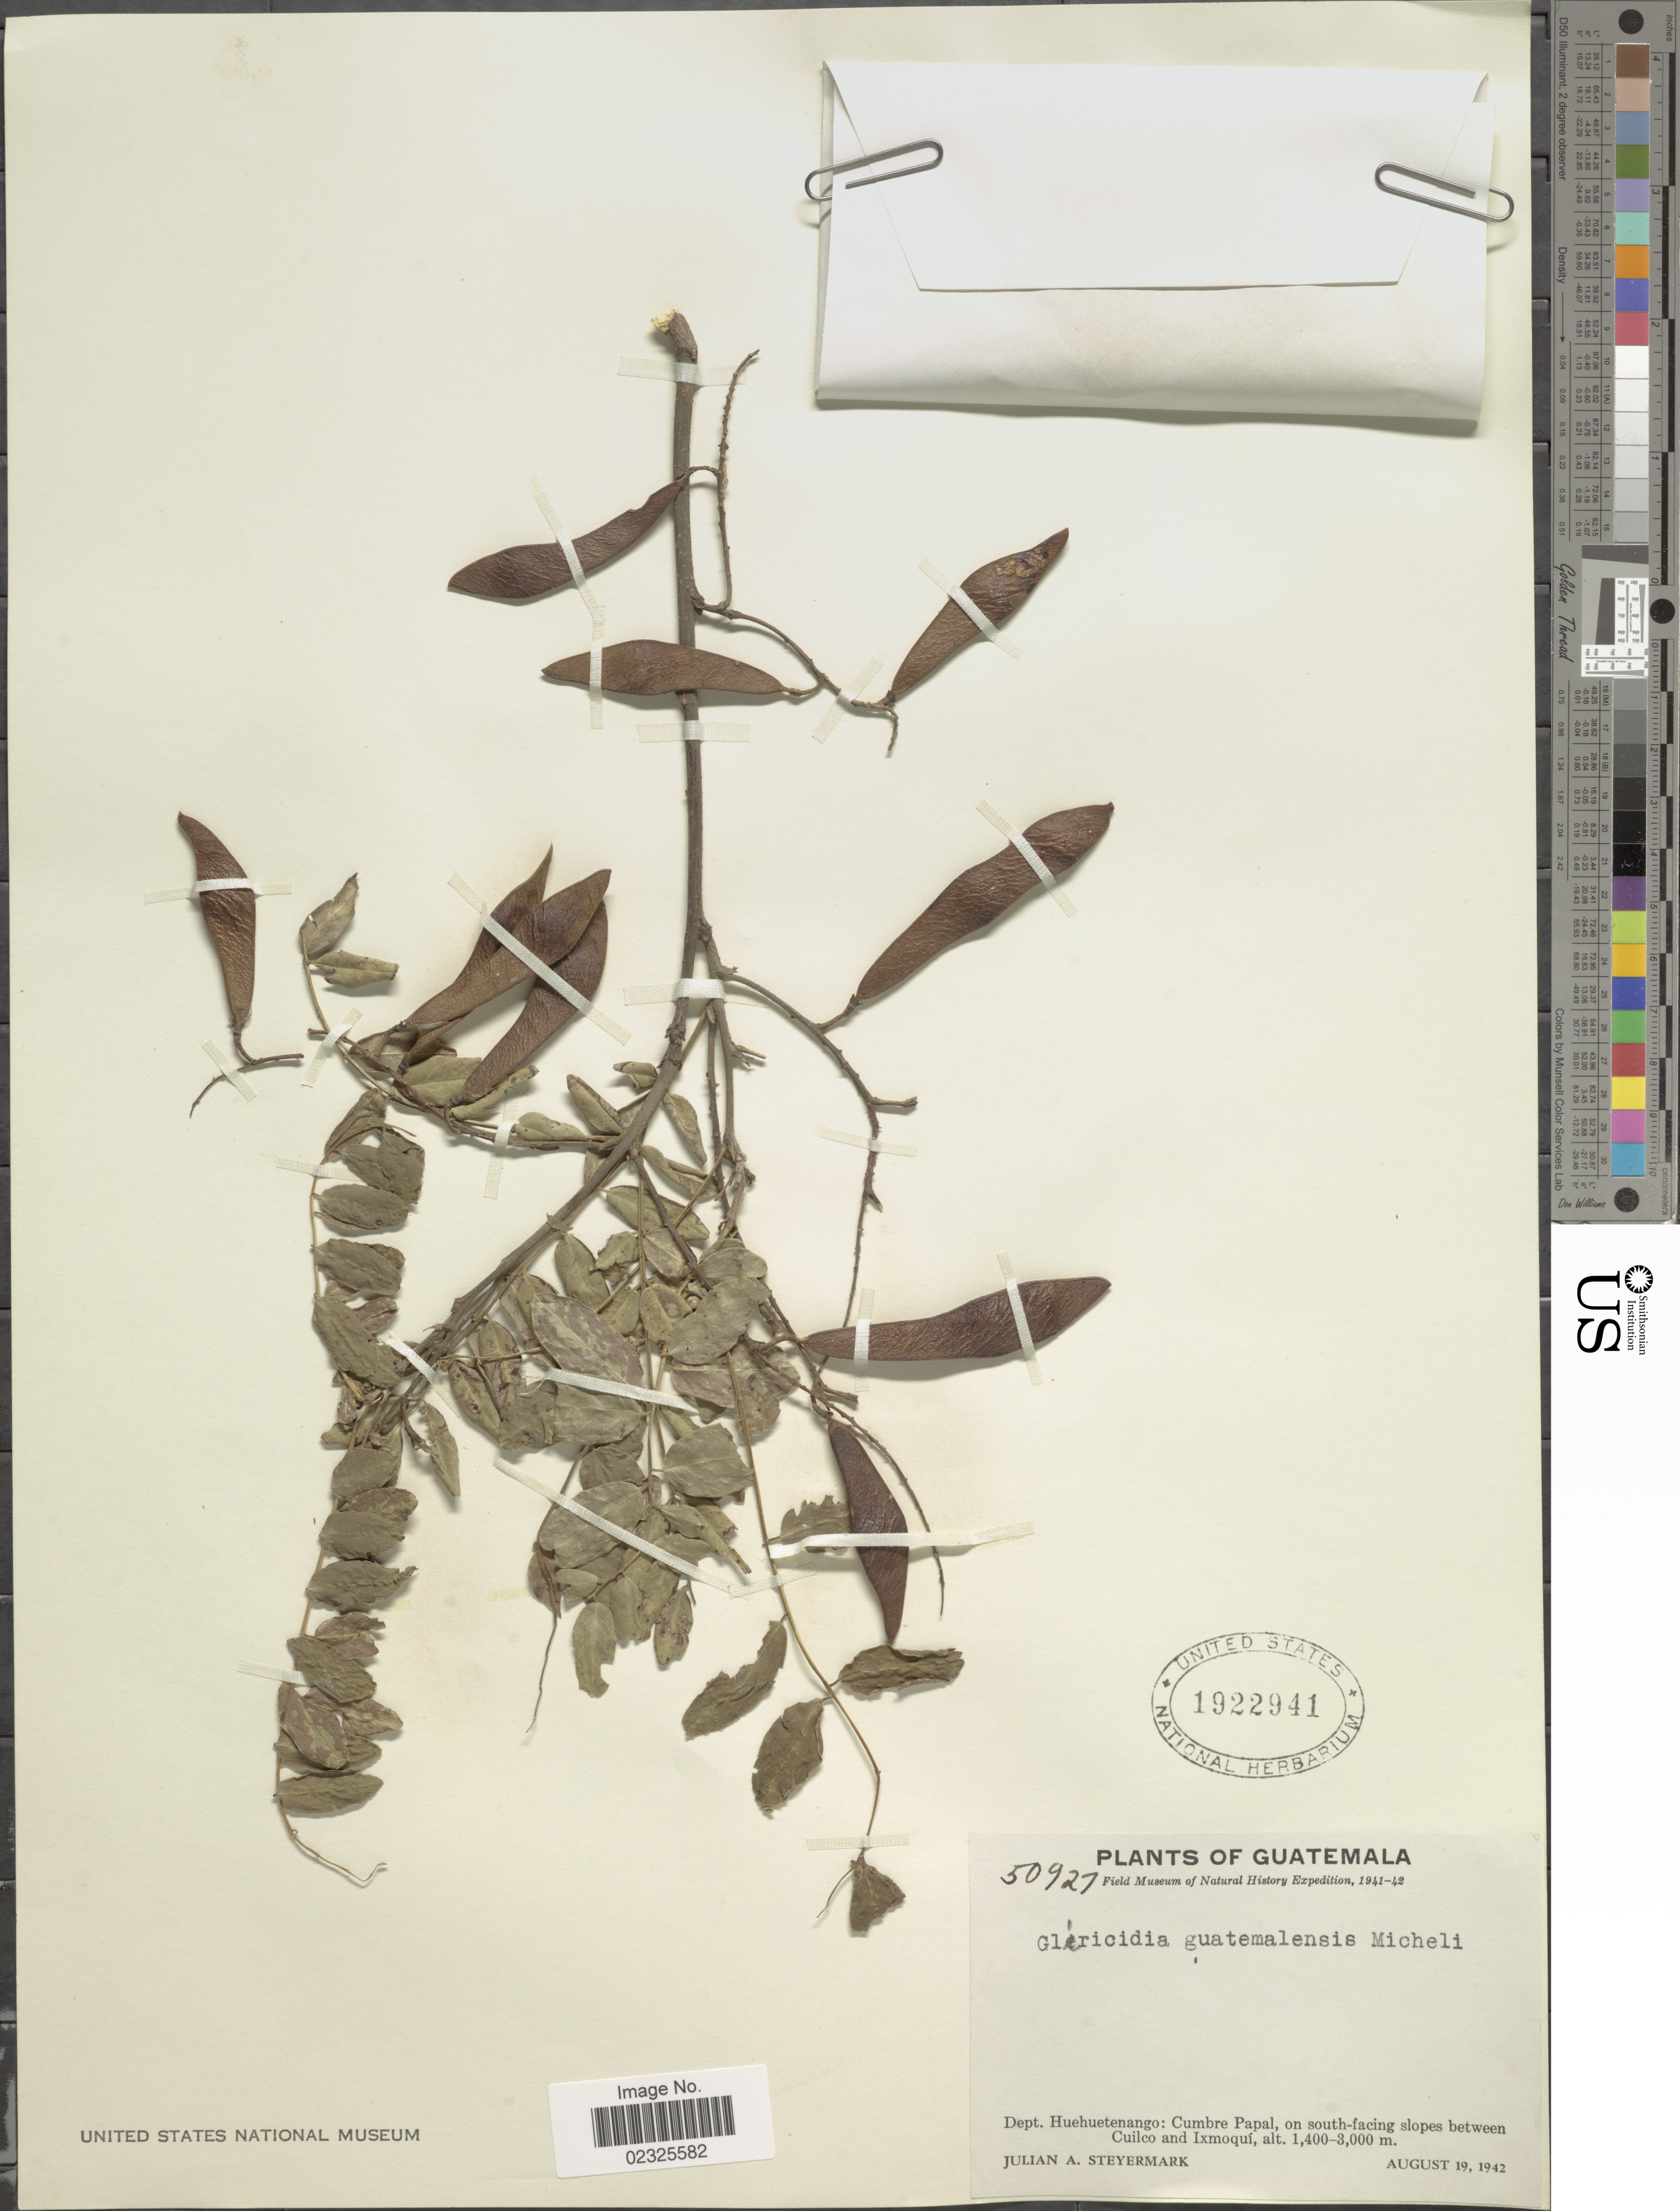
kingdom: Plantae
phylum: Tracheophyta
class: Magnoliopsida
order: Fabales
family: Fabaceae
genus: Gliricidia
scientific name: Gliricidia ehrenbergii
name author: (Schltdl.) Rydb.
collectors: J. Steyermark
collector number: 50927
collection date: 1942-08-19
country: Guatemala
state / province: Huehuetenango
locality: Chumbre Papal, on south -facing slopes between Cuilco and Ixmoquí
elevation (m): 1400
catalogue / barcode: US 1922941